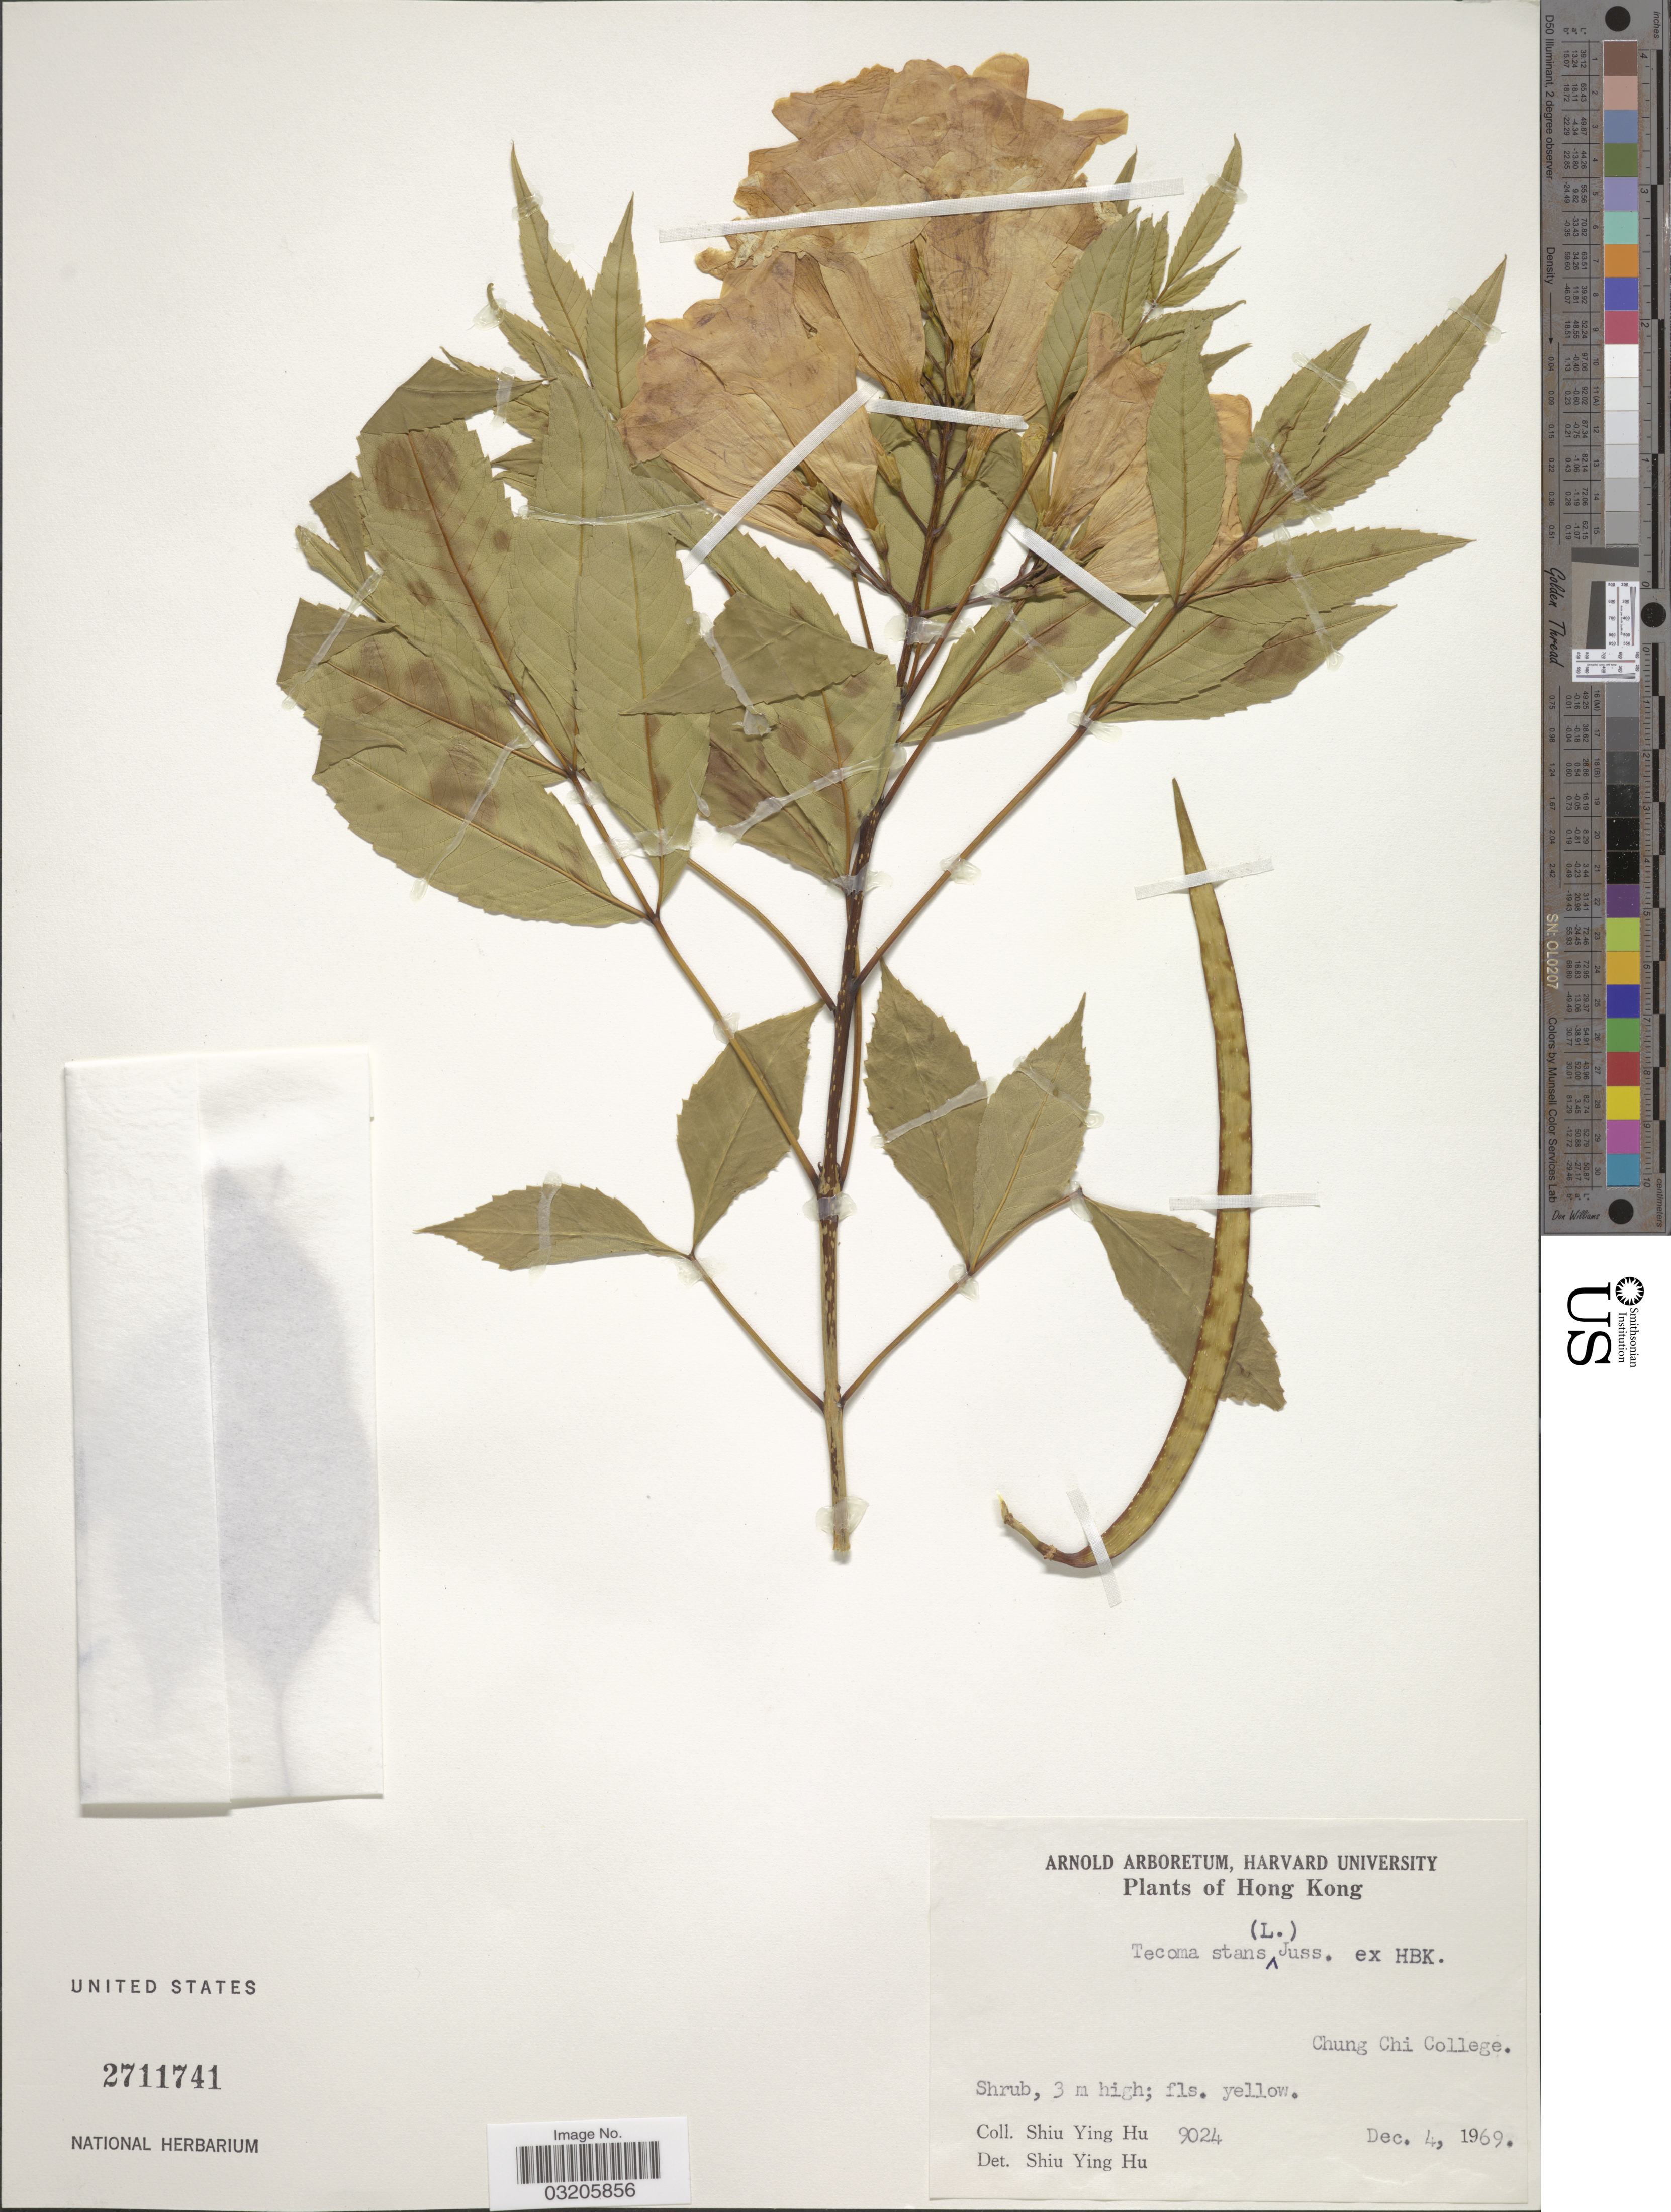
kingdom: Plantae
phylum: Tracheophyta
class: Magnoliopsida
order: Lamiales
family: Bignoniaceae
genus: Tecoma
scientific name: Tecoma stans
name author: (L.) Juss. ex Kunth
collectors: S. Y. Hu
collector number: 9024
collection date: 1969-12-04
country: China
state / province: Hong Kong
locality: Chung Chi College.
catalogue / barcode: US 2711741